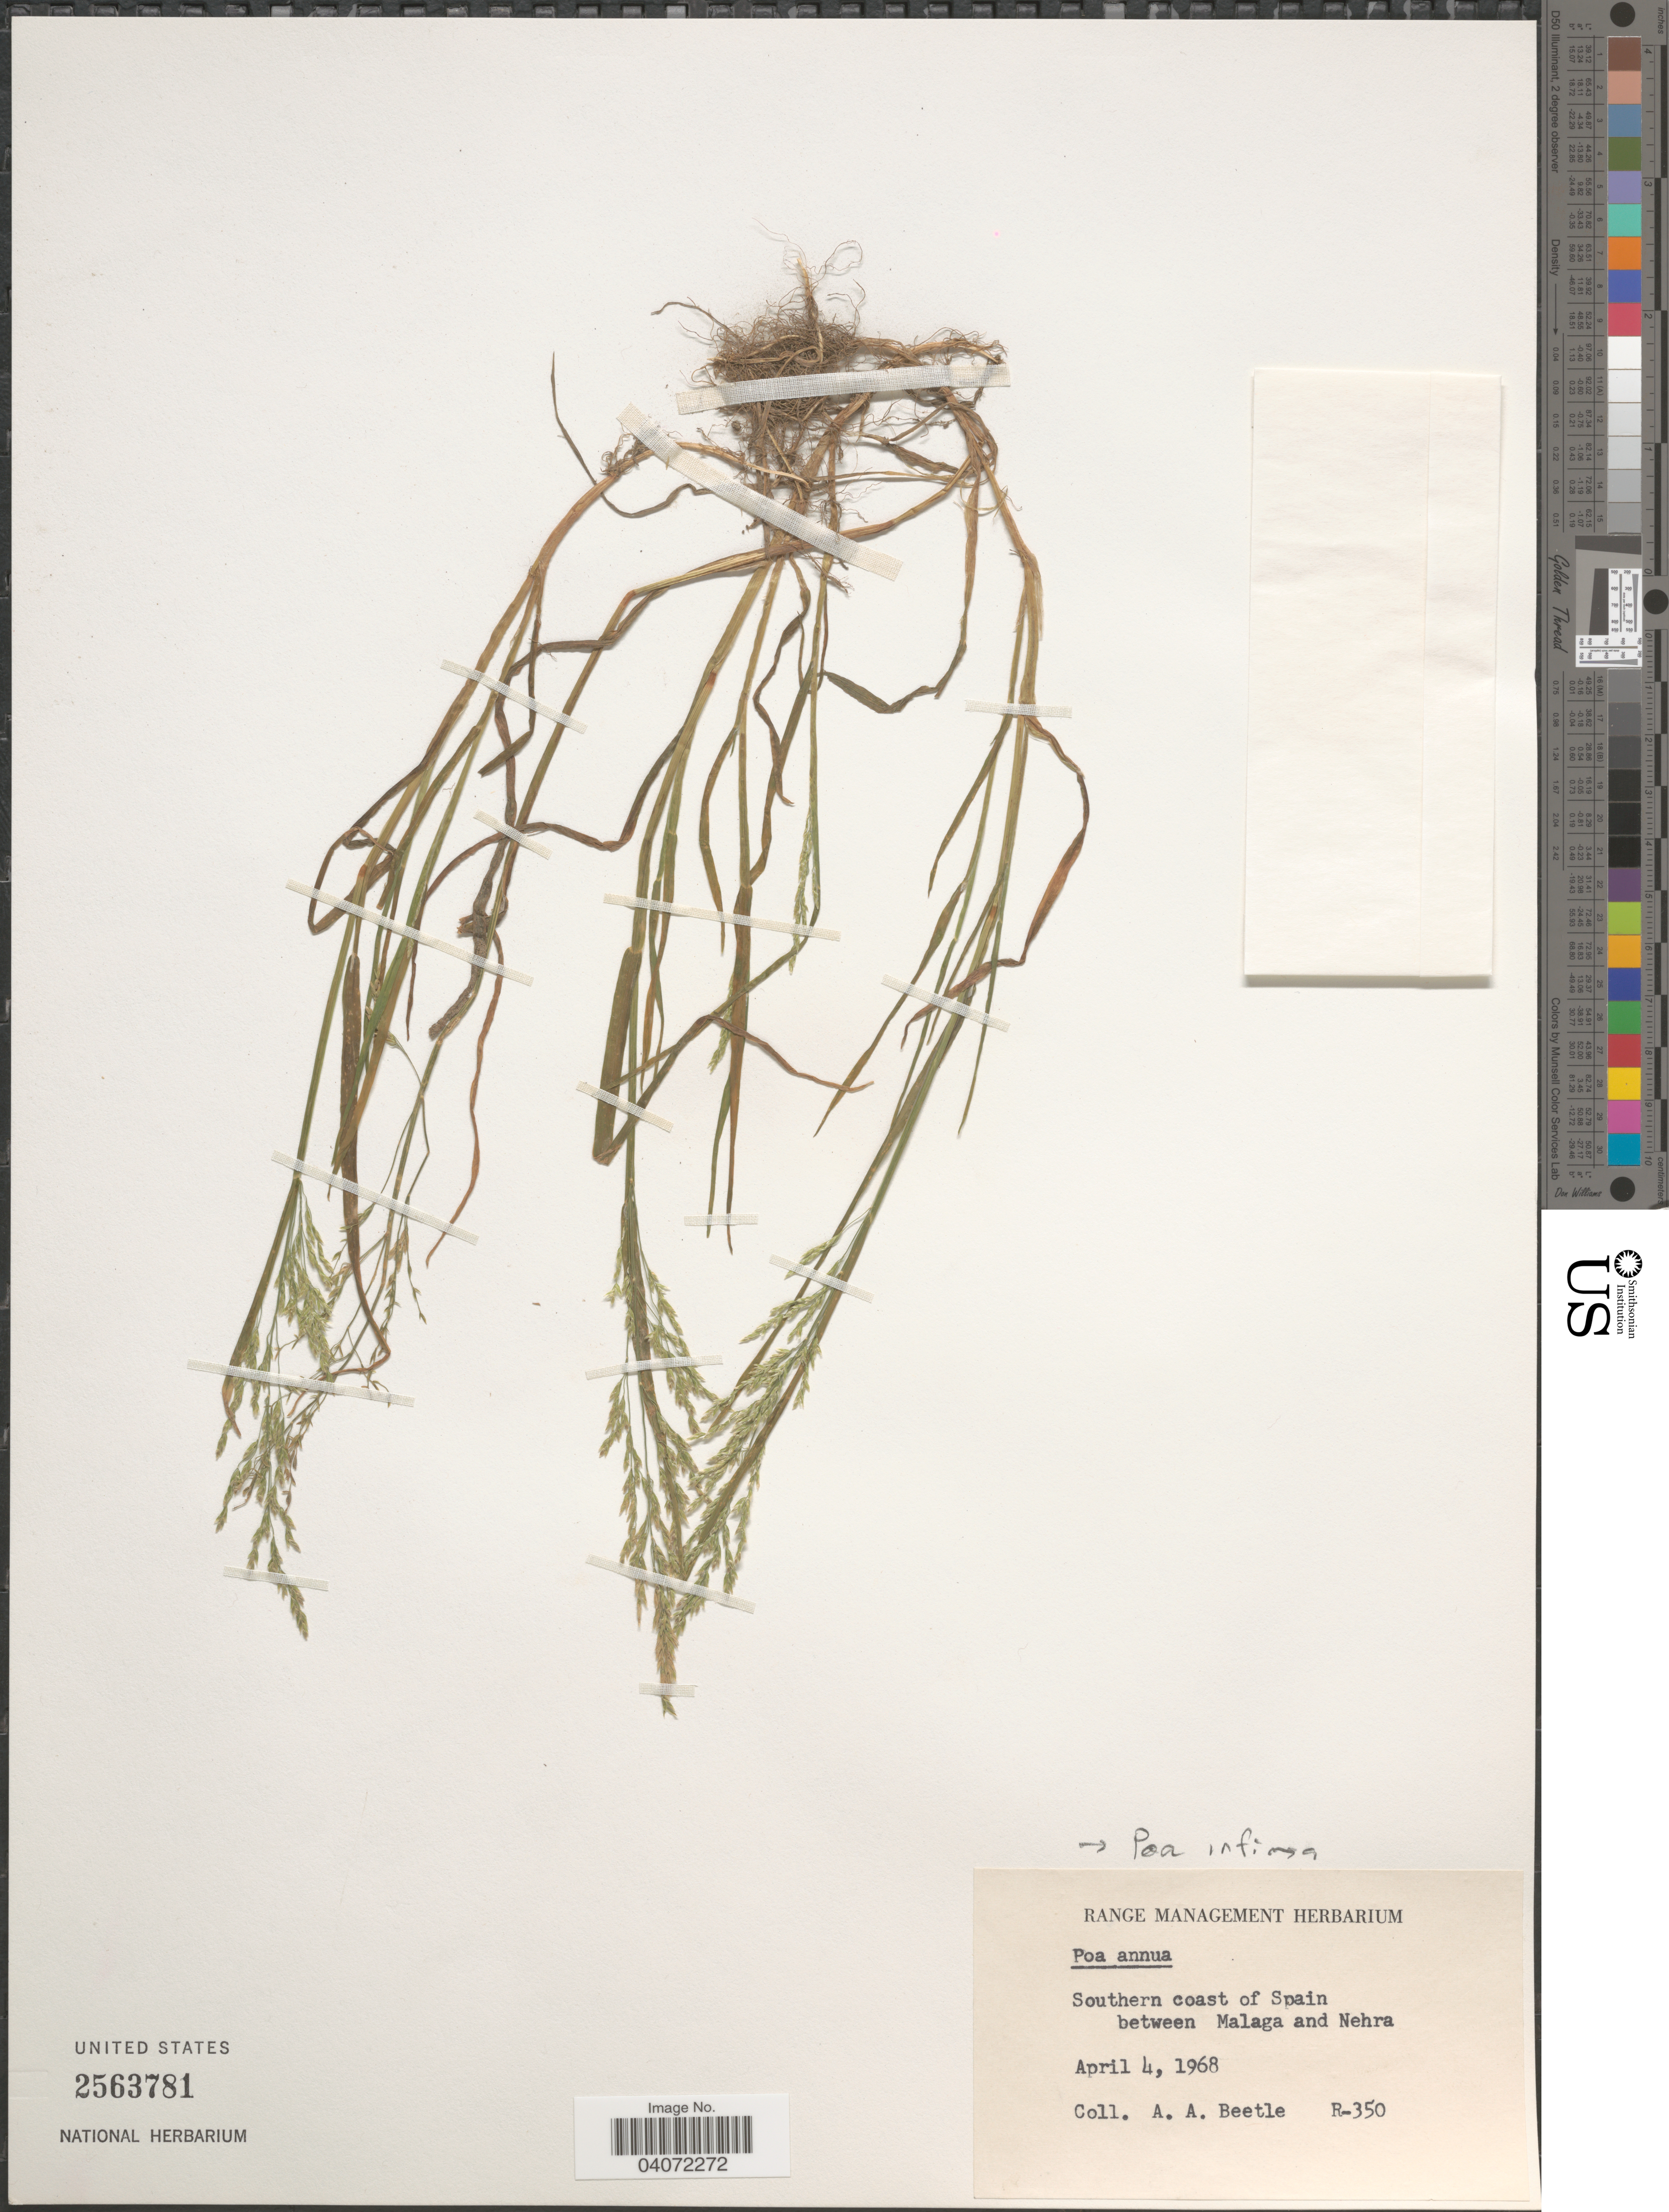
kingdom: Plantae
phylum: Tracheophyta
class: Liliopsida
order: Poales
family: Poaceae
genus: Poa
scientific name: Poa infirma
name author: Kunth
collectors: A. A. Beetle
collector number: R-350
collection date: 1968-04-04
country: Spain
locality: Southern coast of Spain between Malaga and Nehra.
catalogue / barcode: US 2563781